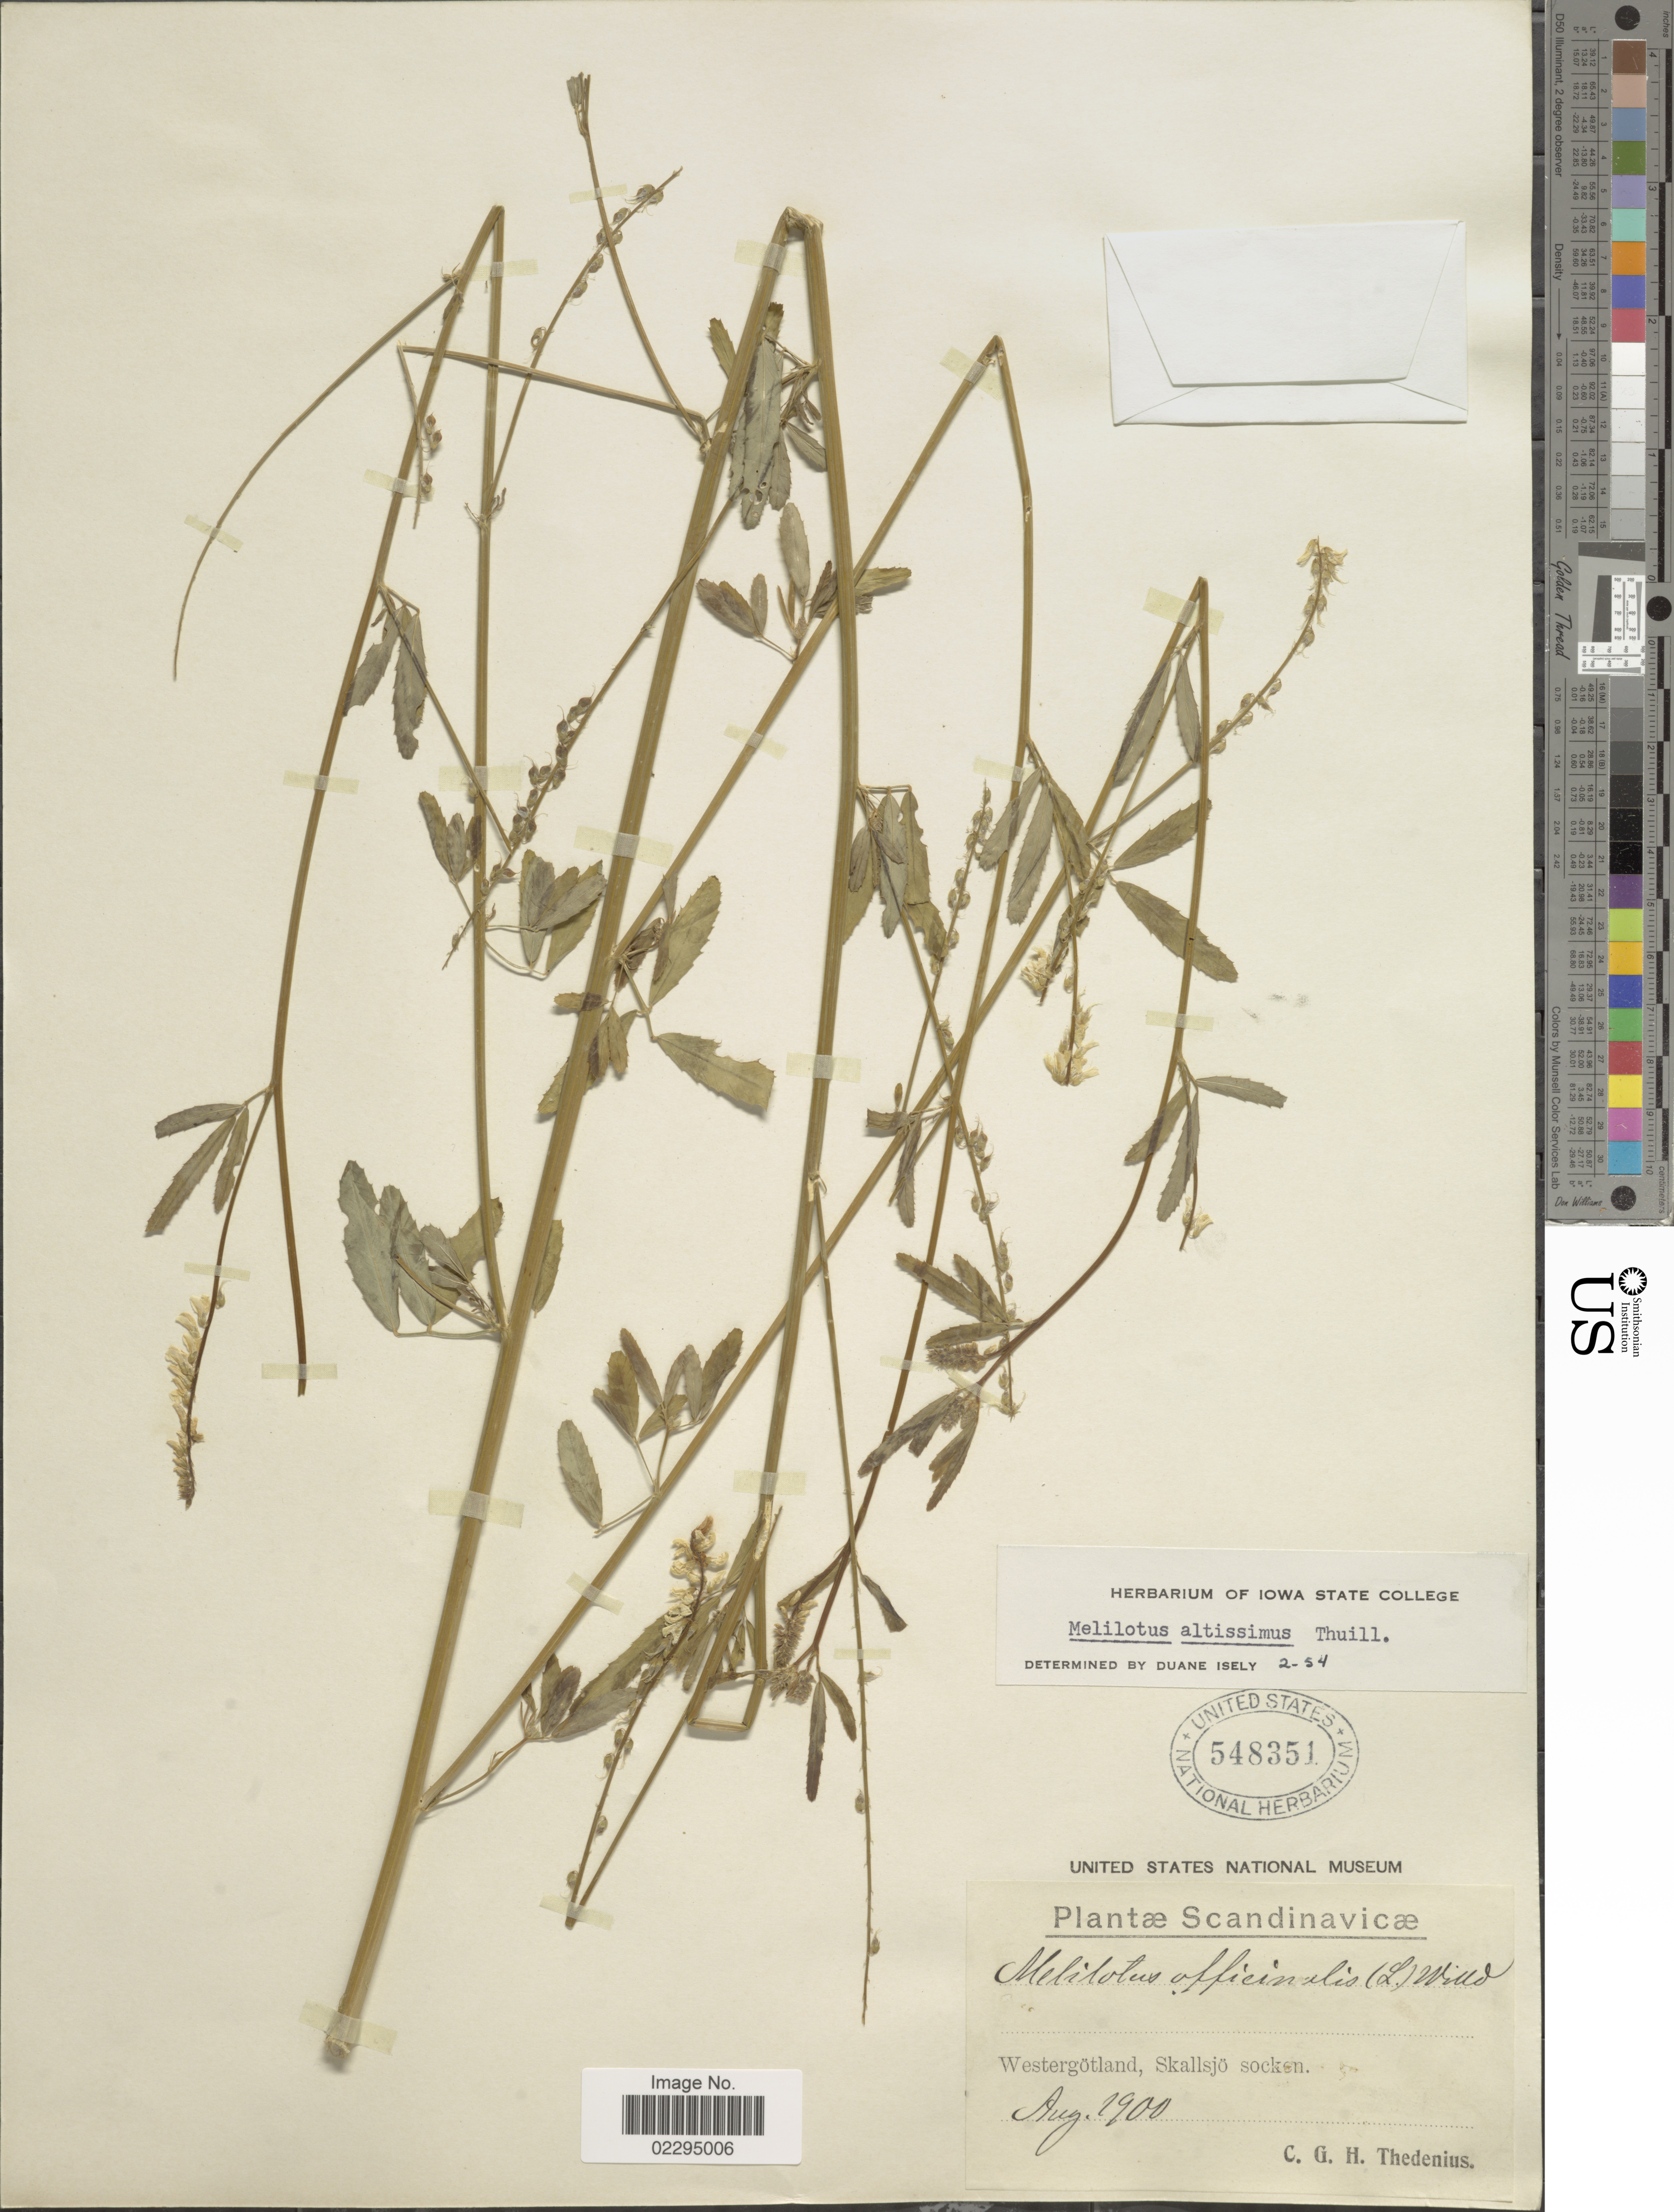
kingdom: Plantae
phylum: Tracheophyta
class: Magnoliopsida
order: Fabales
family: Fabaceae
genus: Melilotus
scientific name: Melilotus altissimus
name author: Thuill.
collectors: C. Thedenius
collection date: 1900-08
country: Sweden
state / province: Västra Götaland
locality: Scandinavicæ, Westergötland, skallsjö socken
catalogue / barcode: US 548351